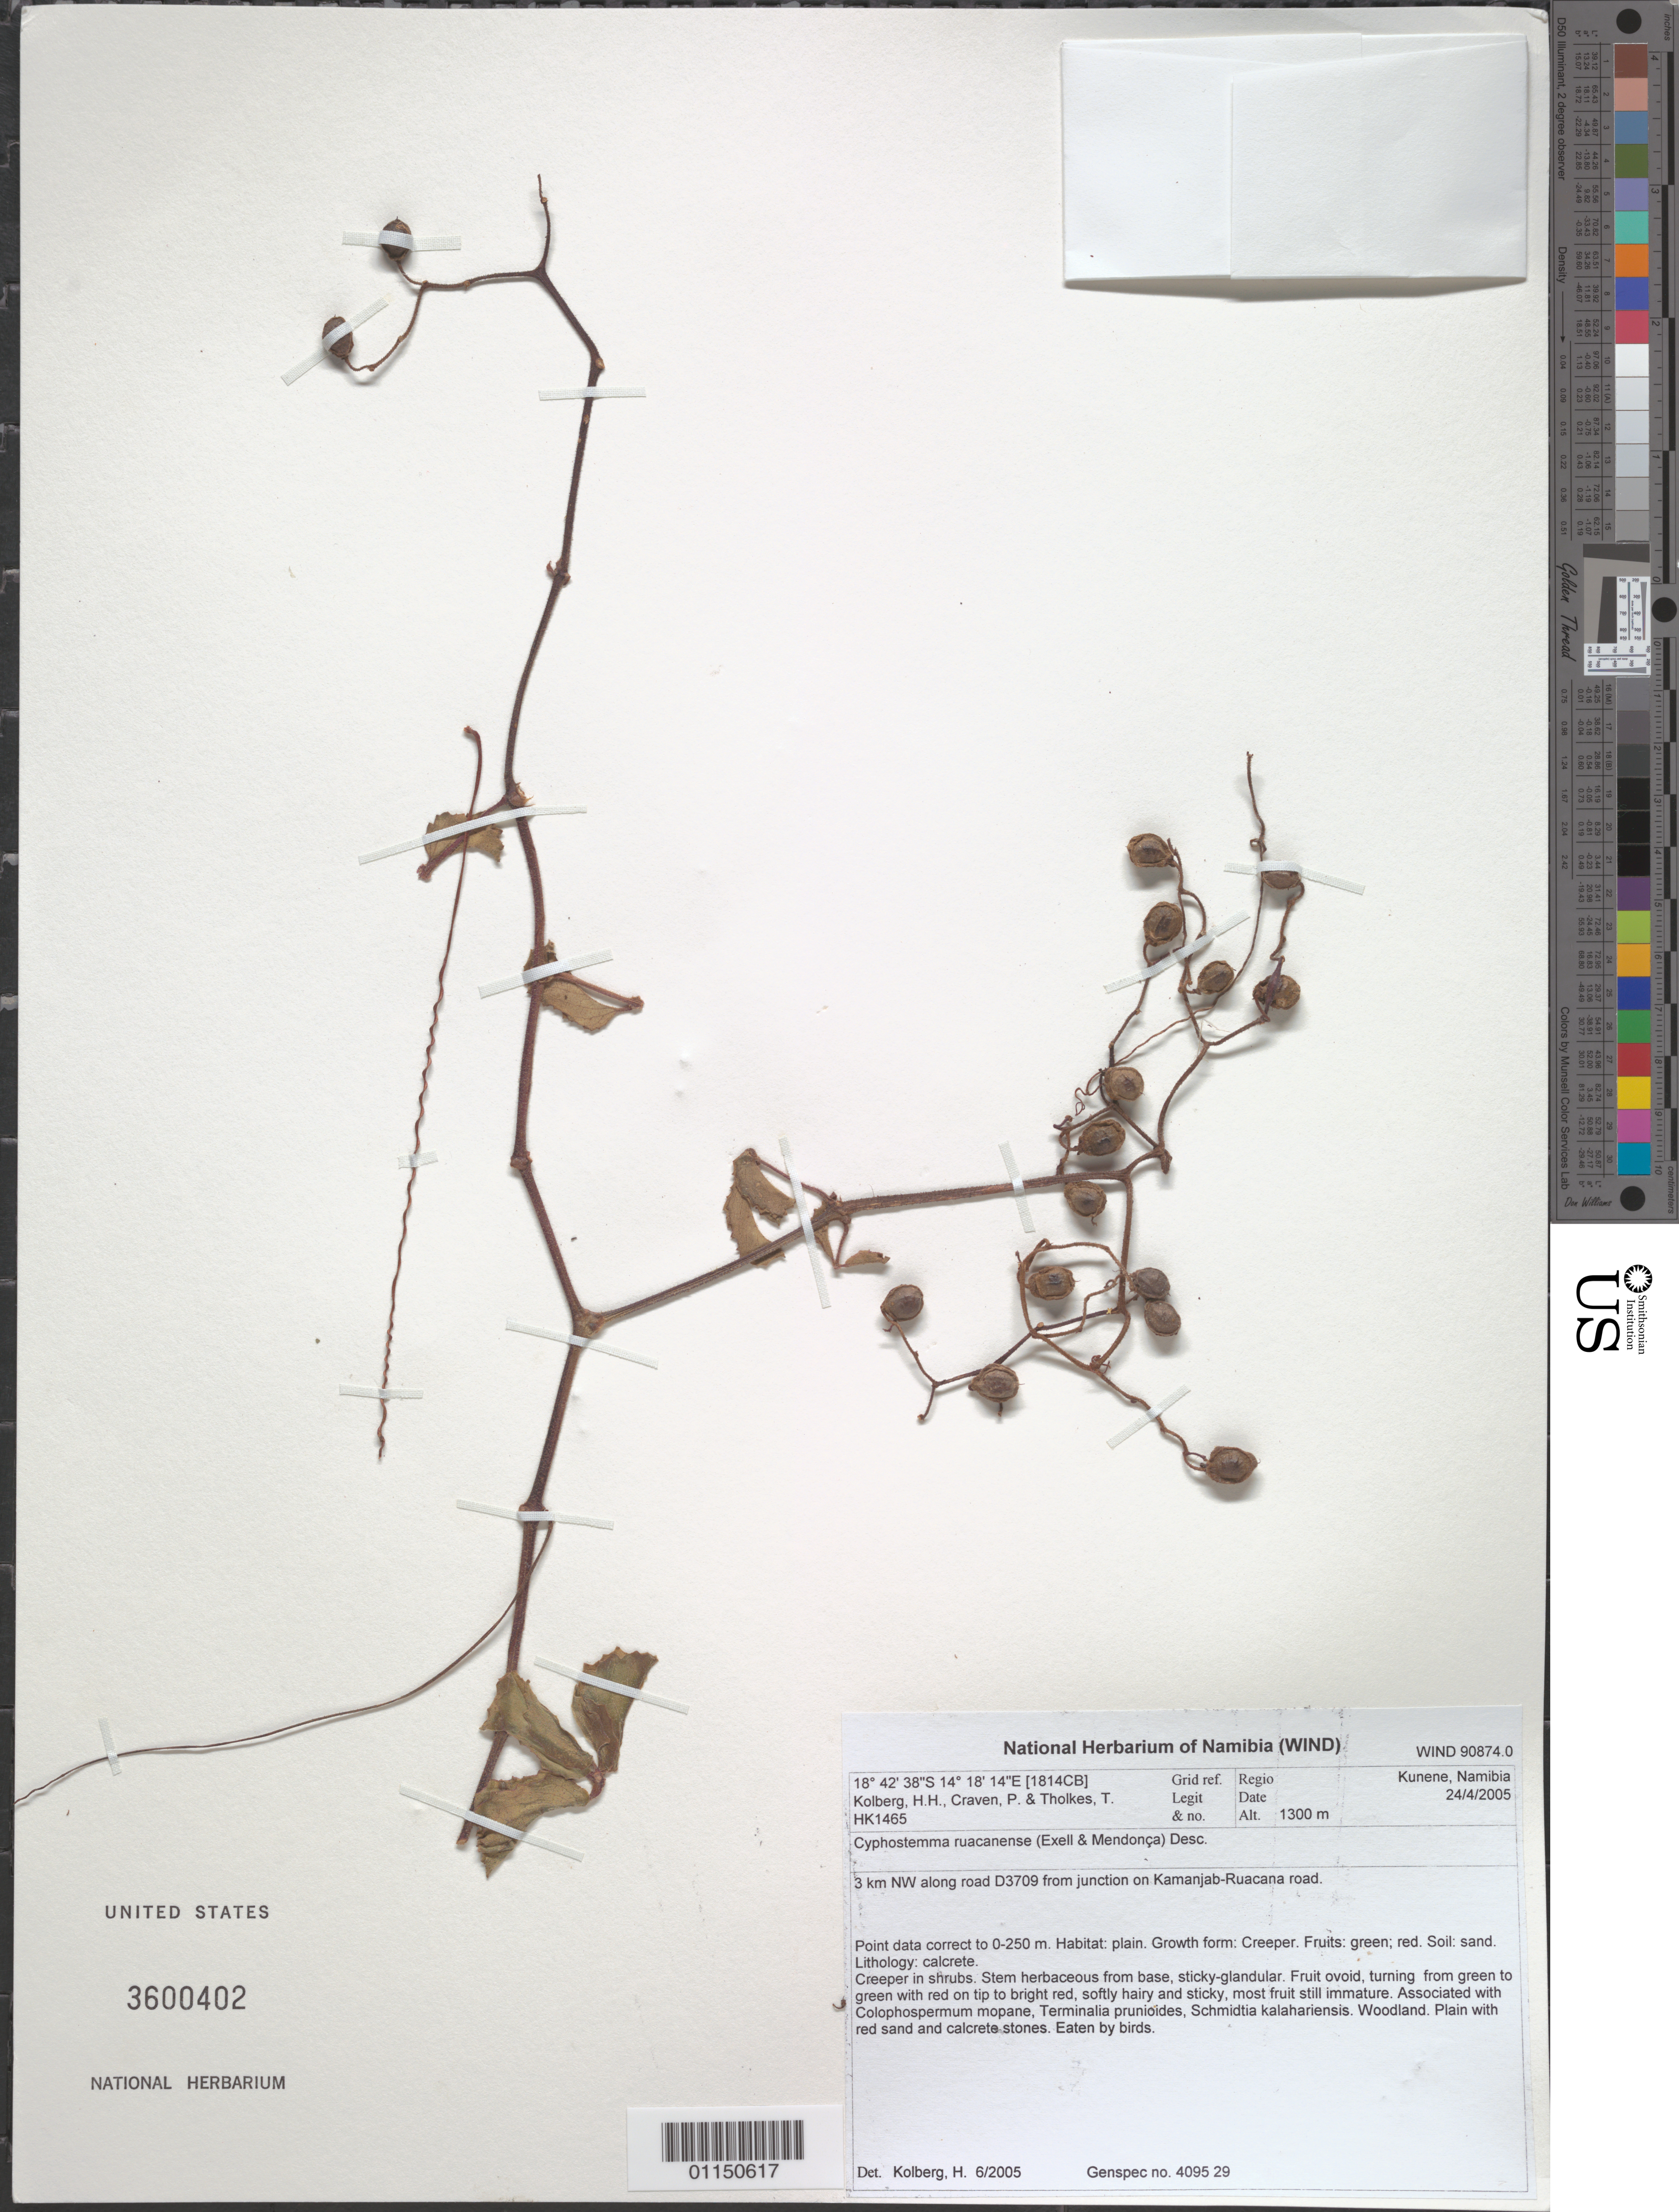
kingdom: Plantae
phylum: Tracheophyta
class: Magnoliopsida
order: Vitales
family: Vitaceae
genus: Cyphostemma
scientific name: Cyphostemma ruacanense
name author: (Exell & Mendonça) Desc.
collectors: H. H. Kolberg, P. Craven & T. Tholkes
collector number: HK 1465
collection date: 2005-04-24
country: Namibia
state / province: Kunene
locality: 3km NW along road D3709 from junction on Kamanjab-Ruacana Rd.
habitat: Creeper in shrubs. Woodland.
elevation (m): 1300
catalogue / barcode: US 3600402